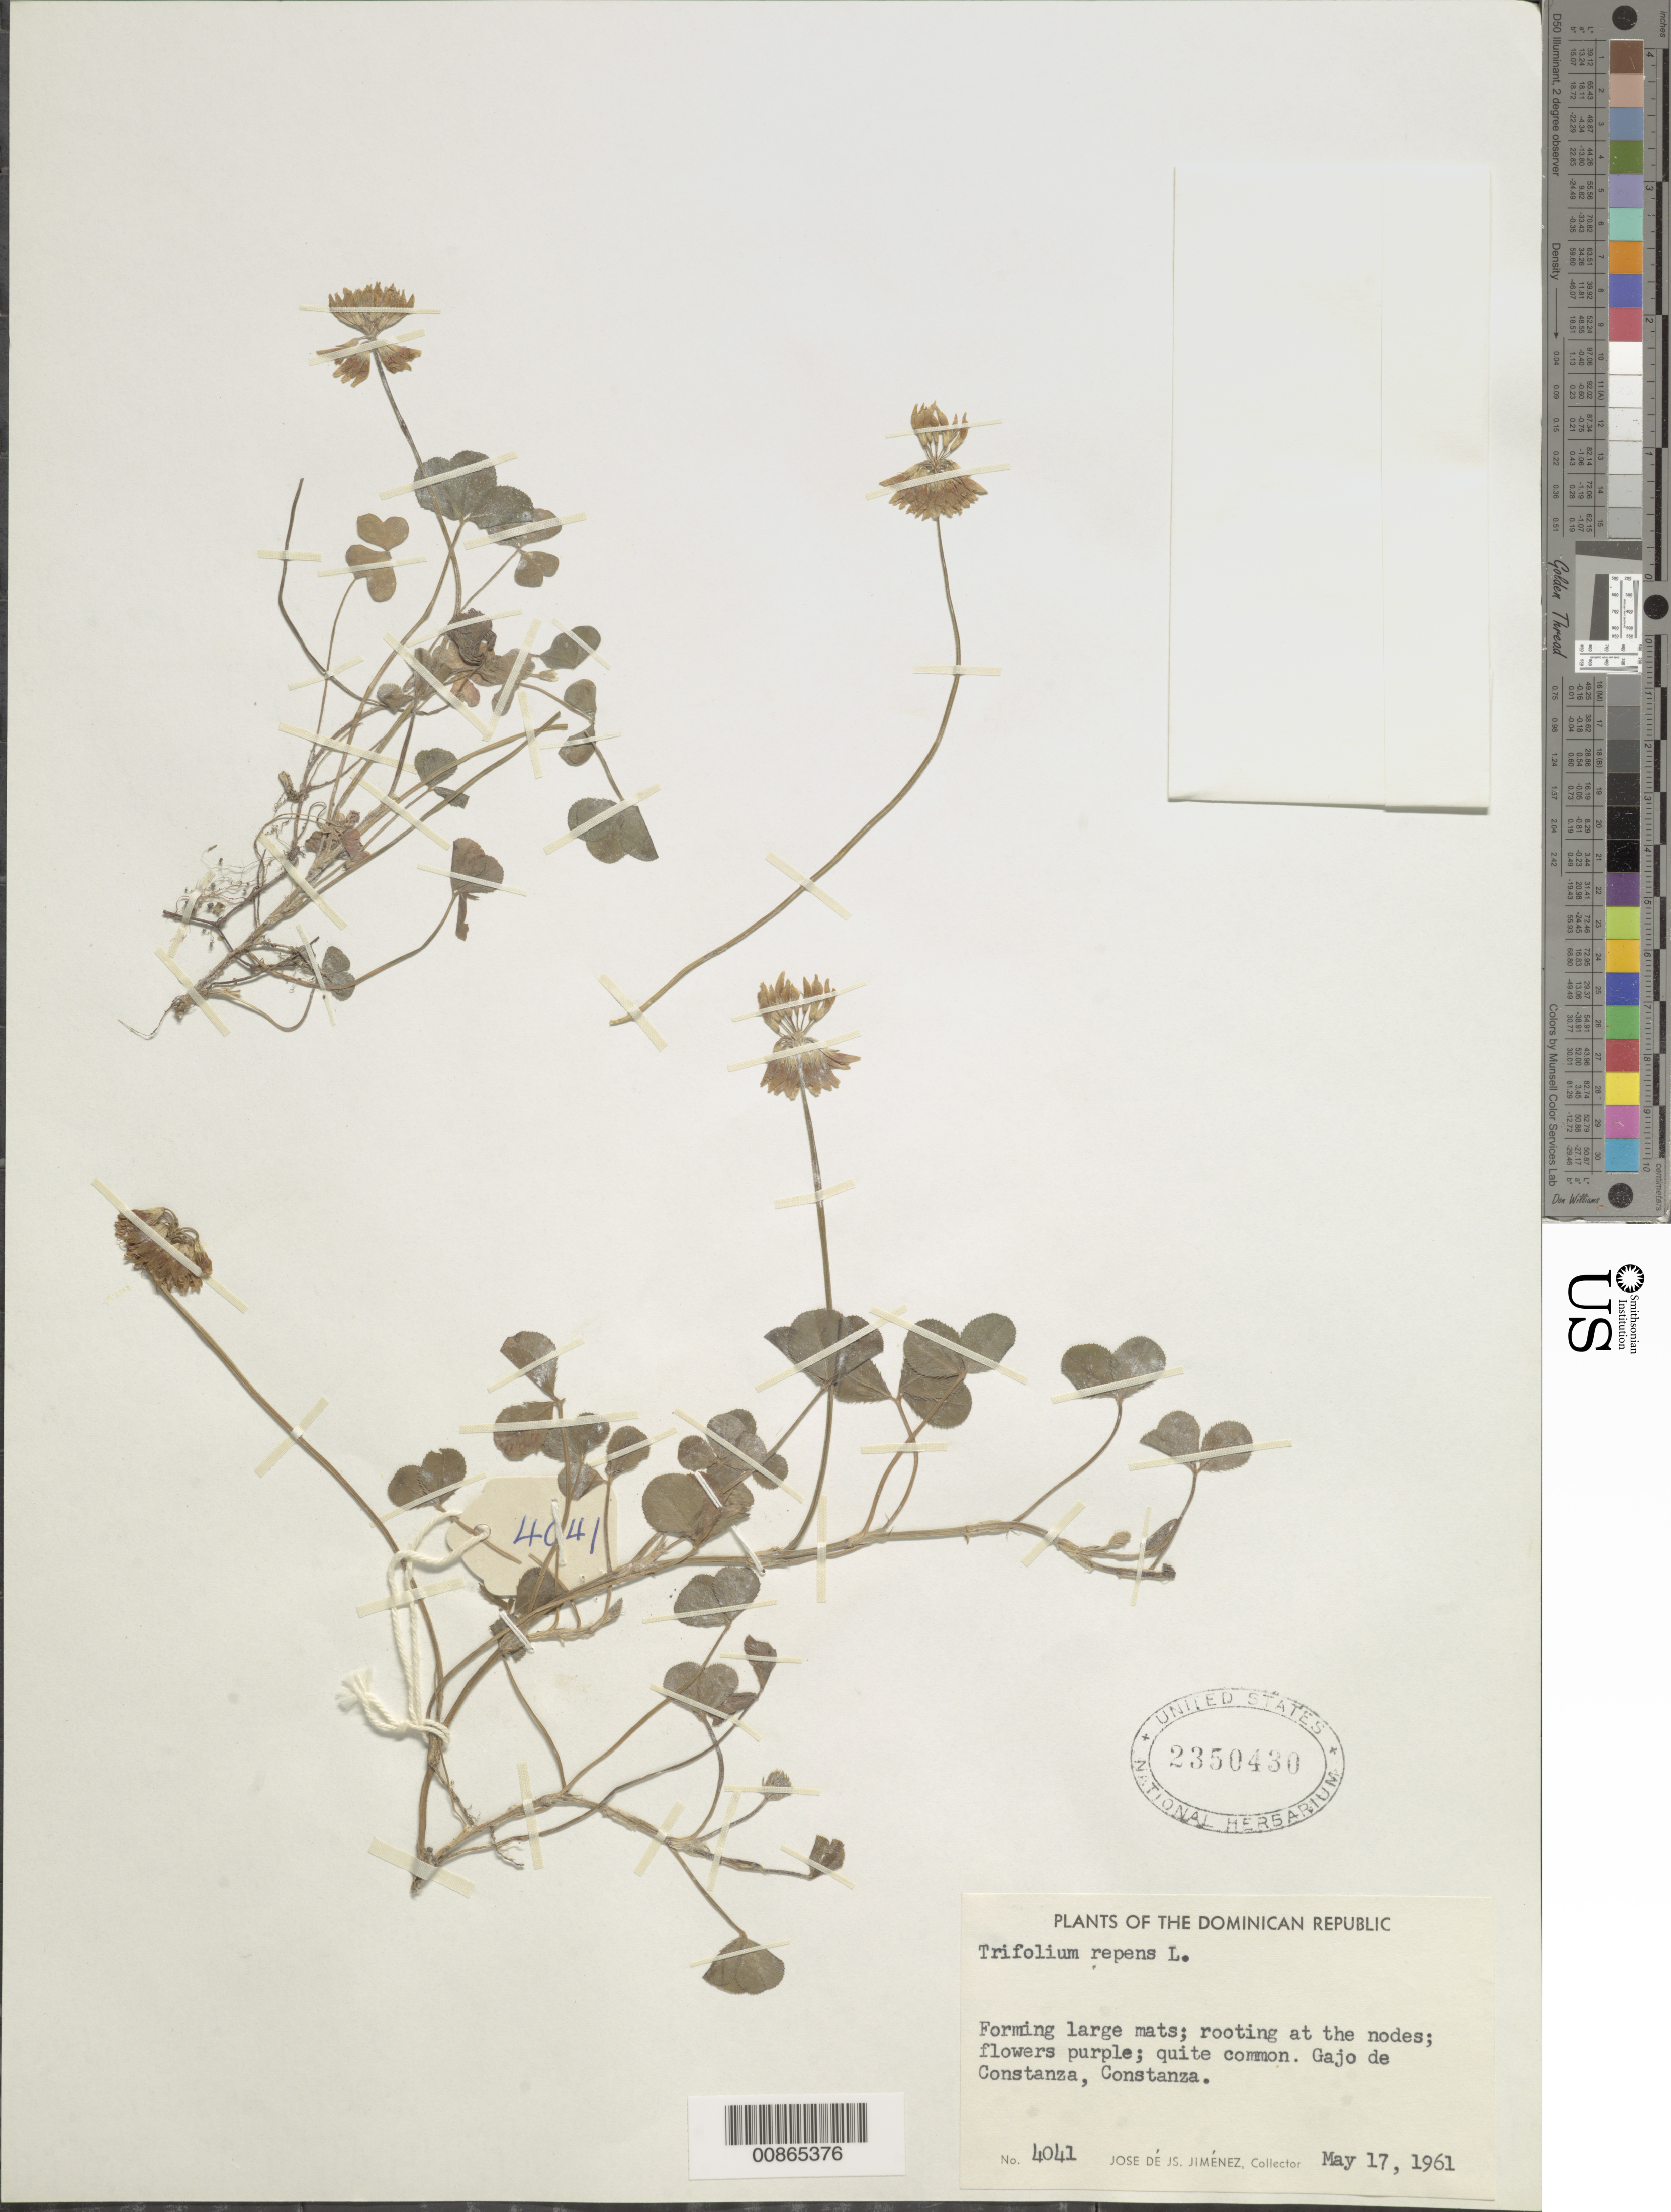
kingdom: Plantae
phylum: Tracheophyta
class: Magnoliopsida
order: Fabales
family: Fabaceae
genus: Trifolium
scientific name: Trifolium repens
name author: L.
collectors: J. J. Jiménez Almonte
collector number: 4041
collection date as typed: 17 May 1961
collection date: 1961-05-17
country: Dominican Republic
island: Hispaniola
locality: Gajo de Constanza, Constanza.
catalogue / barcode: US 2350430